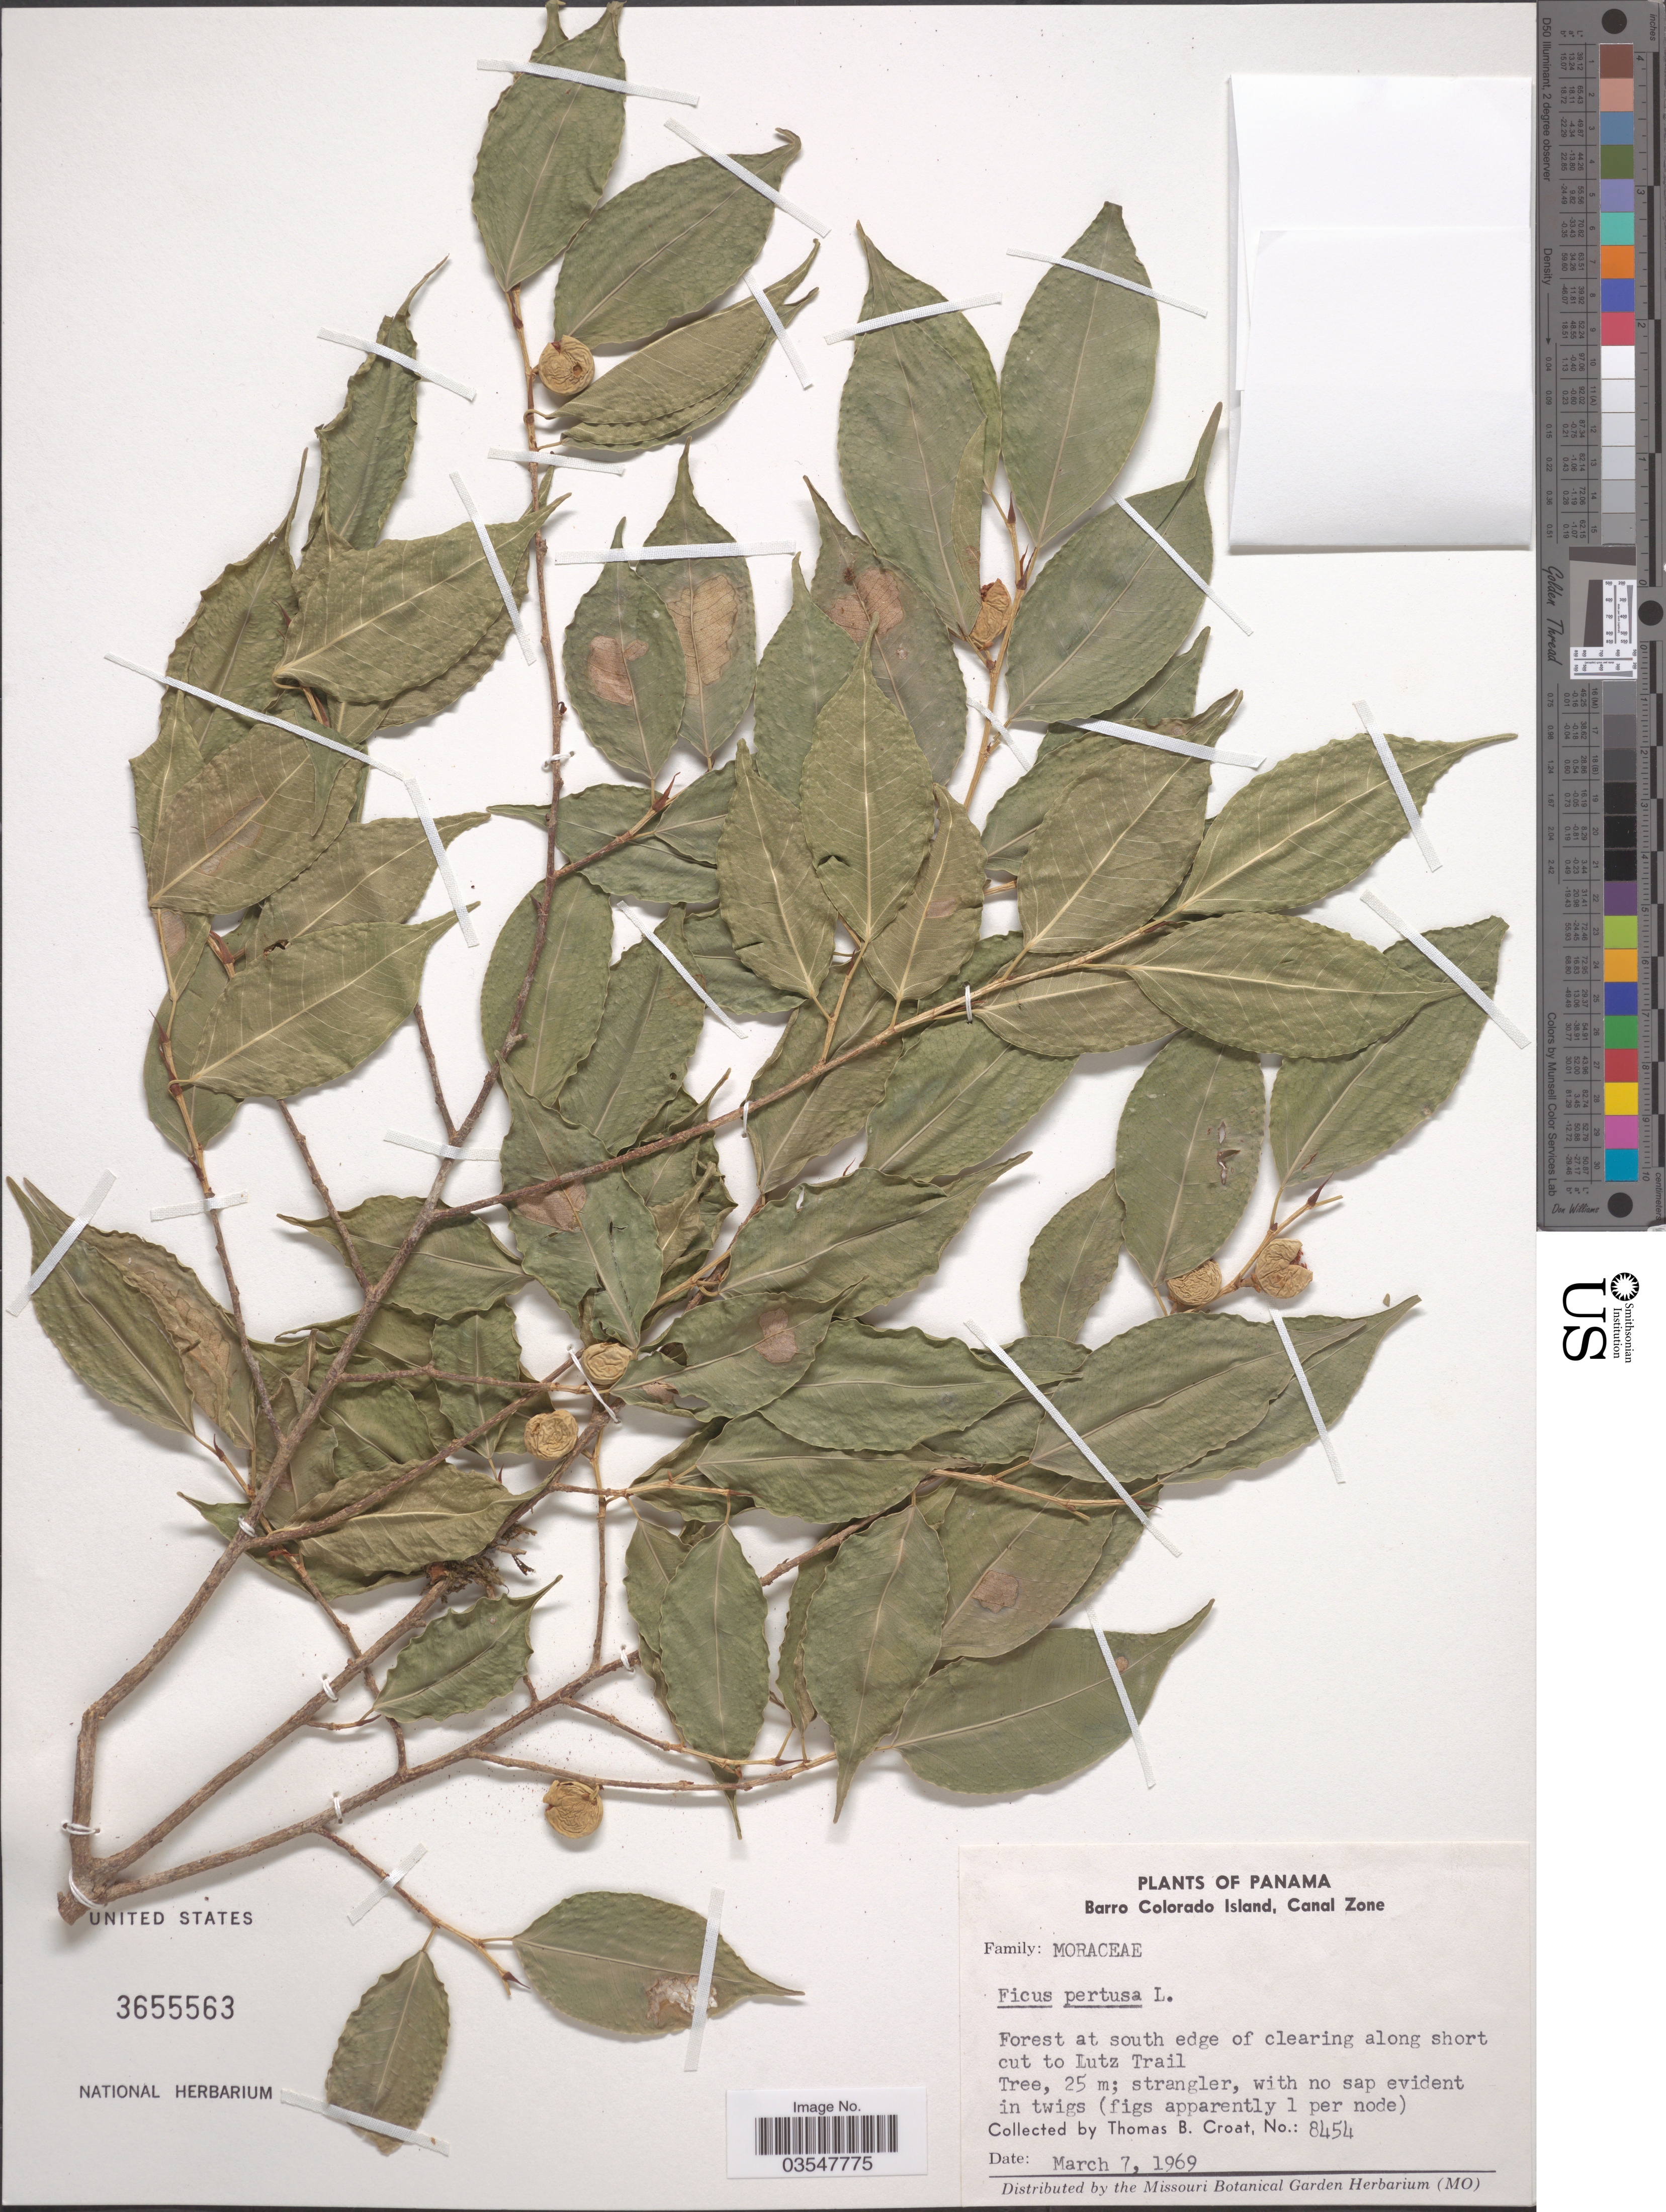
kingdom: Plantae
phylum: Tracheophyta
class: Magnoliopsida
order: Rosales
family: Moraceae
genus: Ficus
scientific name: Ficus pertusa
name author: L. f.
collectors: T. B. Croat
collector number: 8454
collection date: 1969-03-07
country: Panama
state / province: Panamá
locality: Barro Colorado Island, Canal Zone. Forest at south edge of clearing along short cut to Lutz Trail.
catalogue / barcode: US 3655563